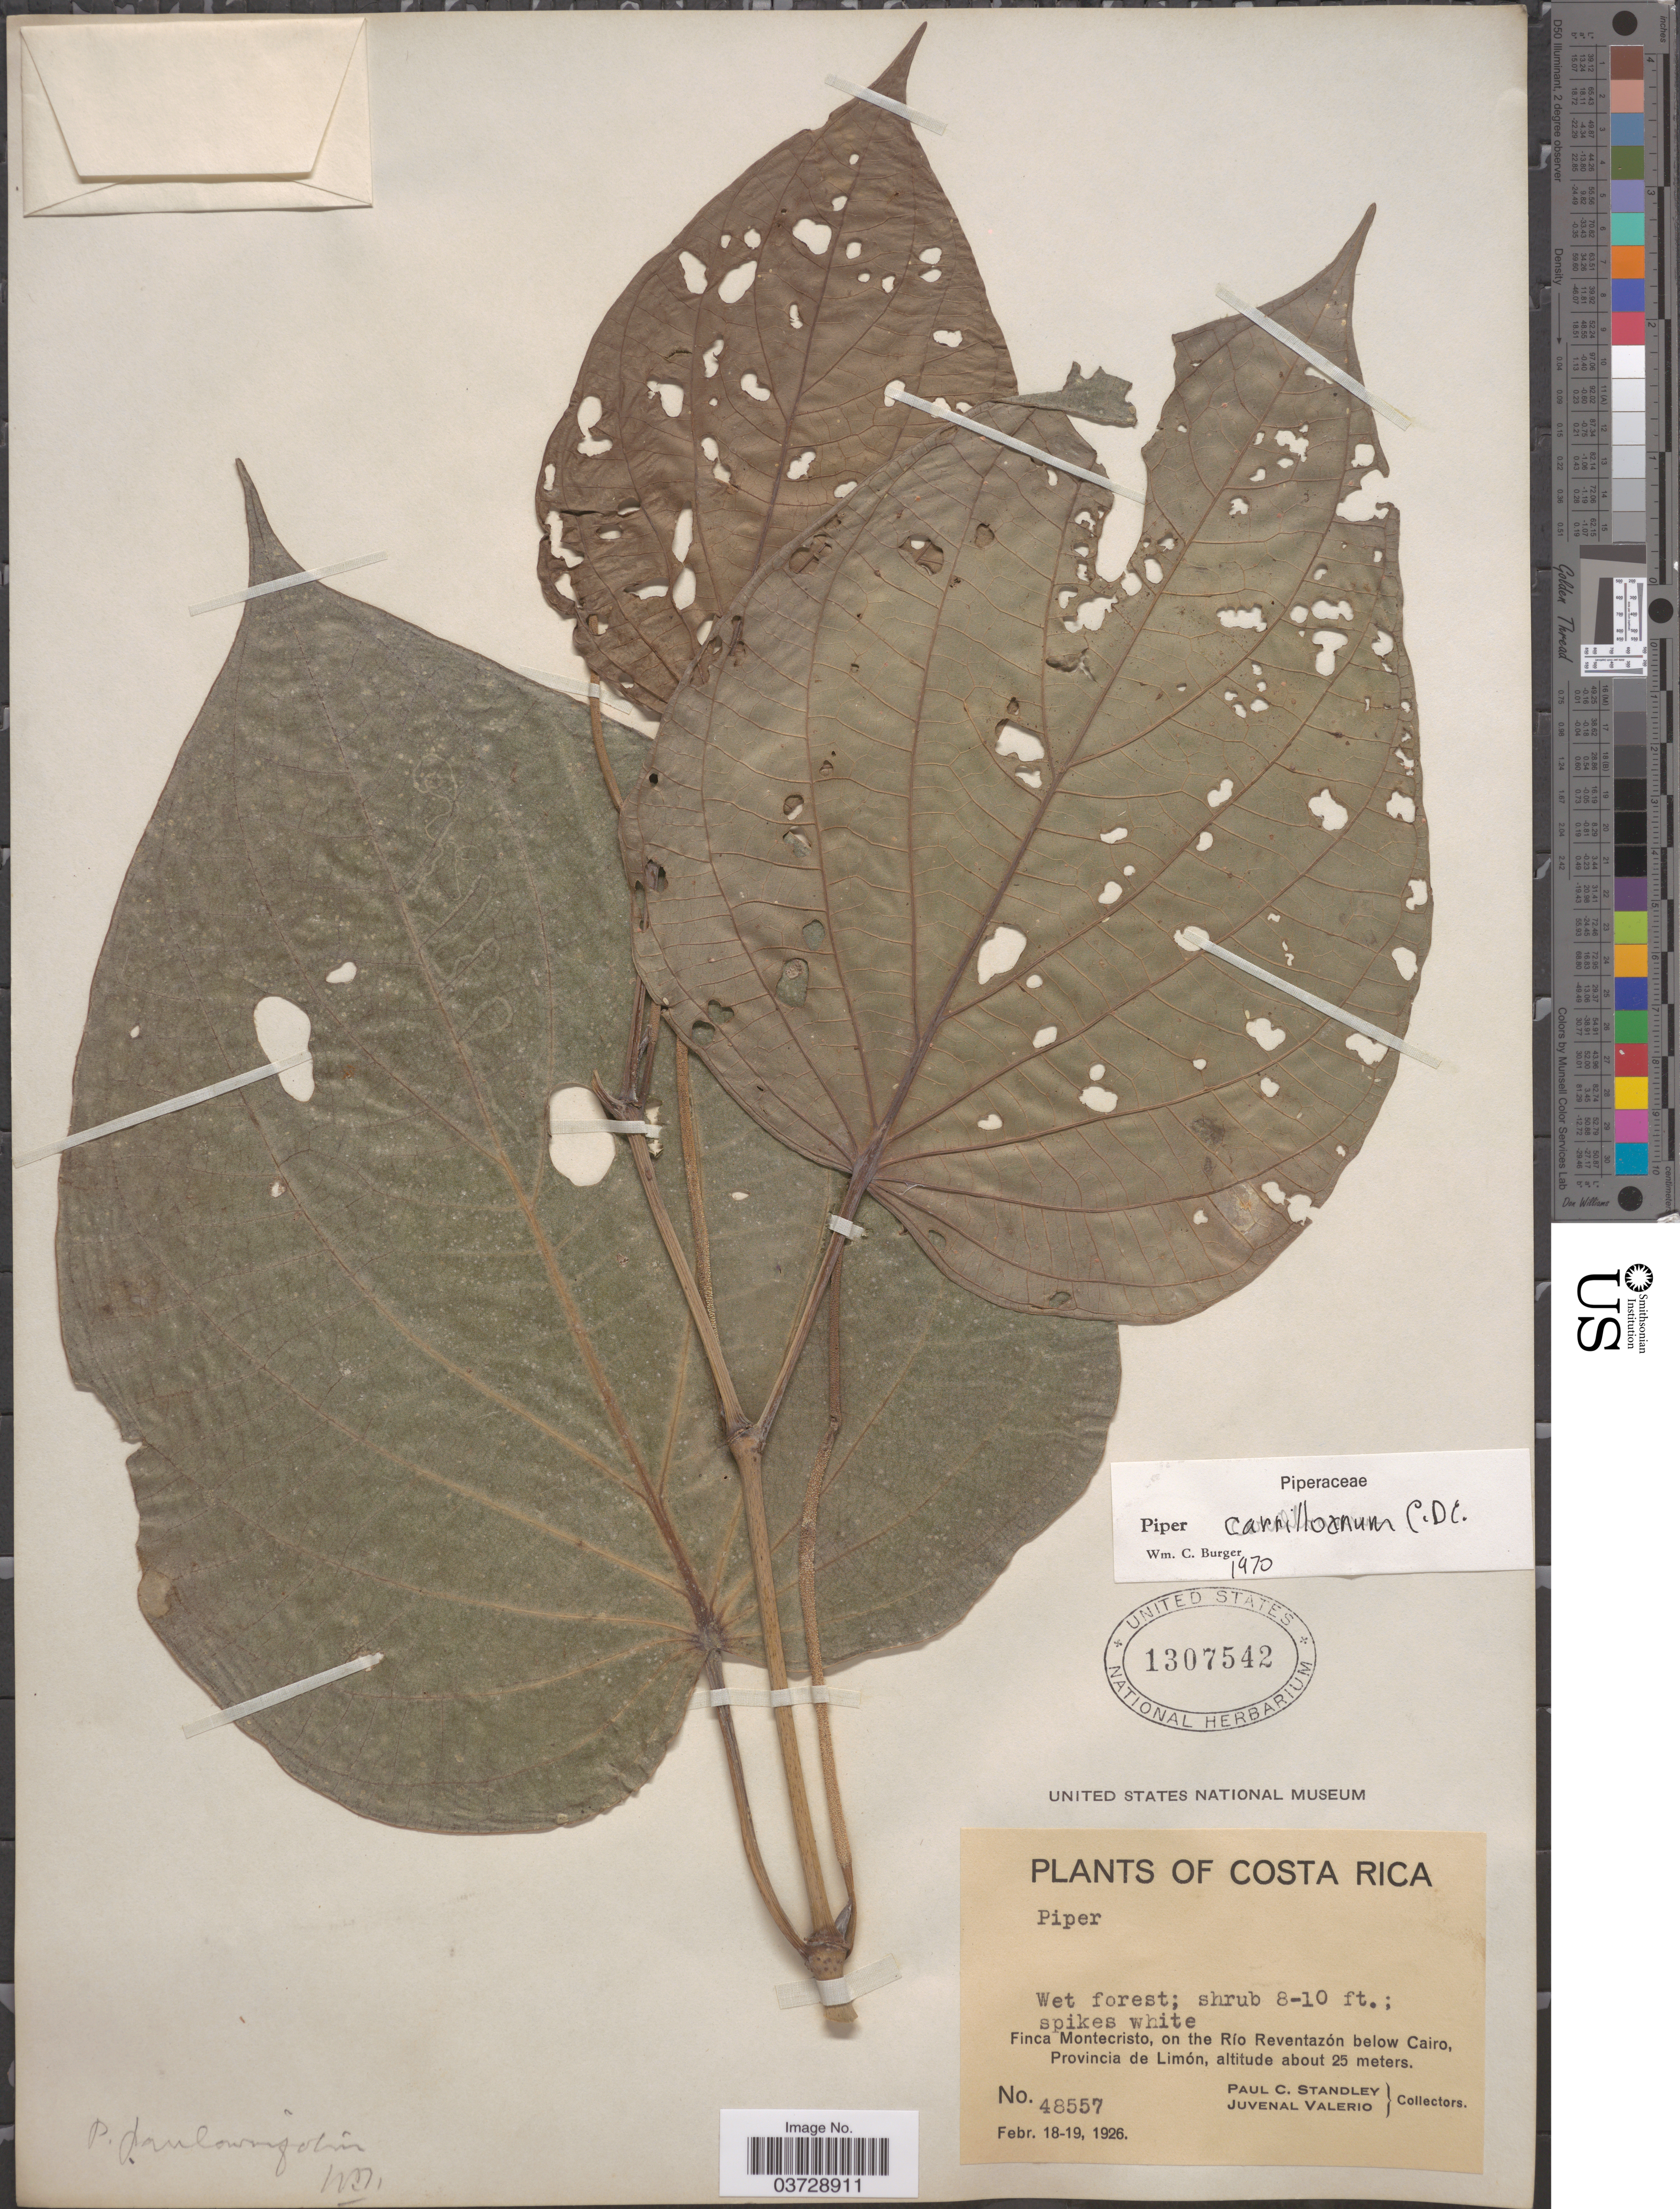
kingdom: Plantae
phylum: Tracheophyta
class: Magnoliopsida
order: Piperales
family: Piperaceae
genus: Piper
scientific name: Piper carrilloanum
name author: C. DC.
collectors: P. C. Standley & J. Valerio R.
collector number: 48557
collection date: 1926-02-18/1926-02-19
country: Costa Rica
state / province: Limón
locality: Finca Montecristo, on the Río Reventazón below Cairo.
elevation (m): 25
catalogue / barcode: US 1307542